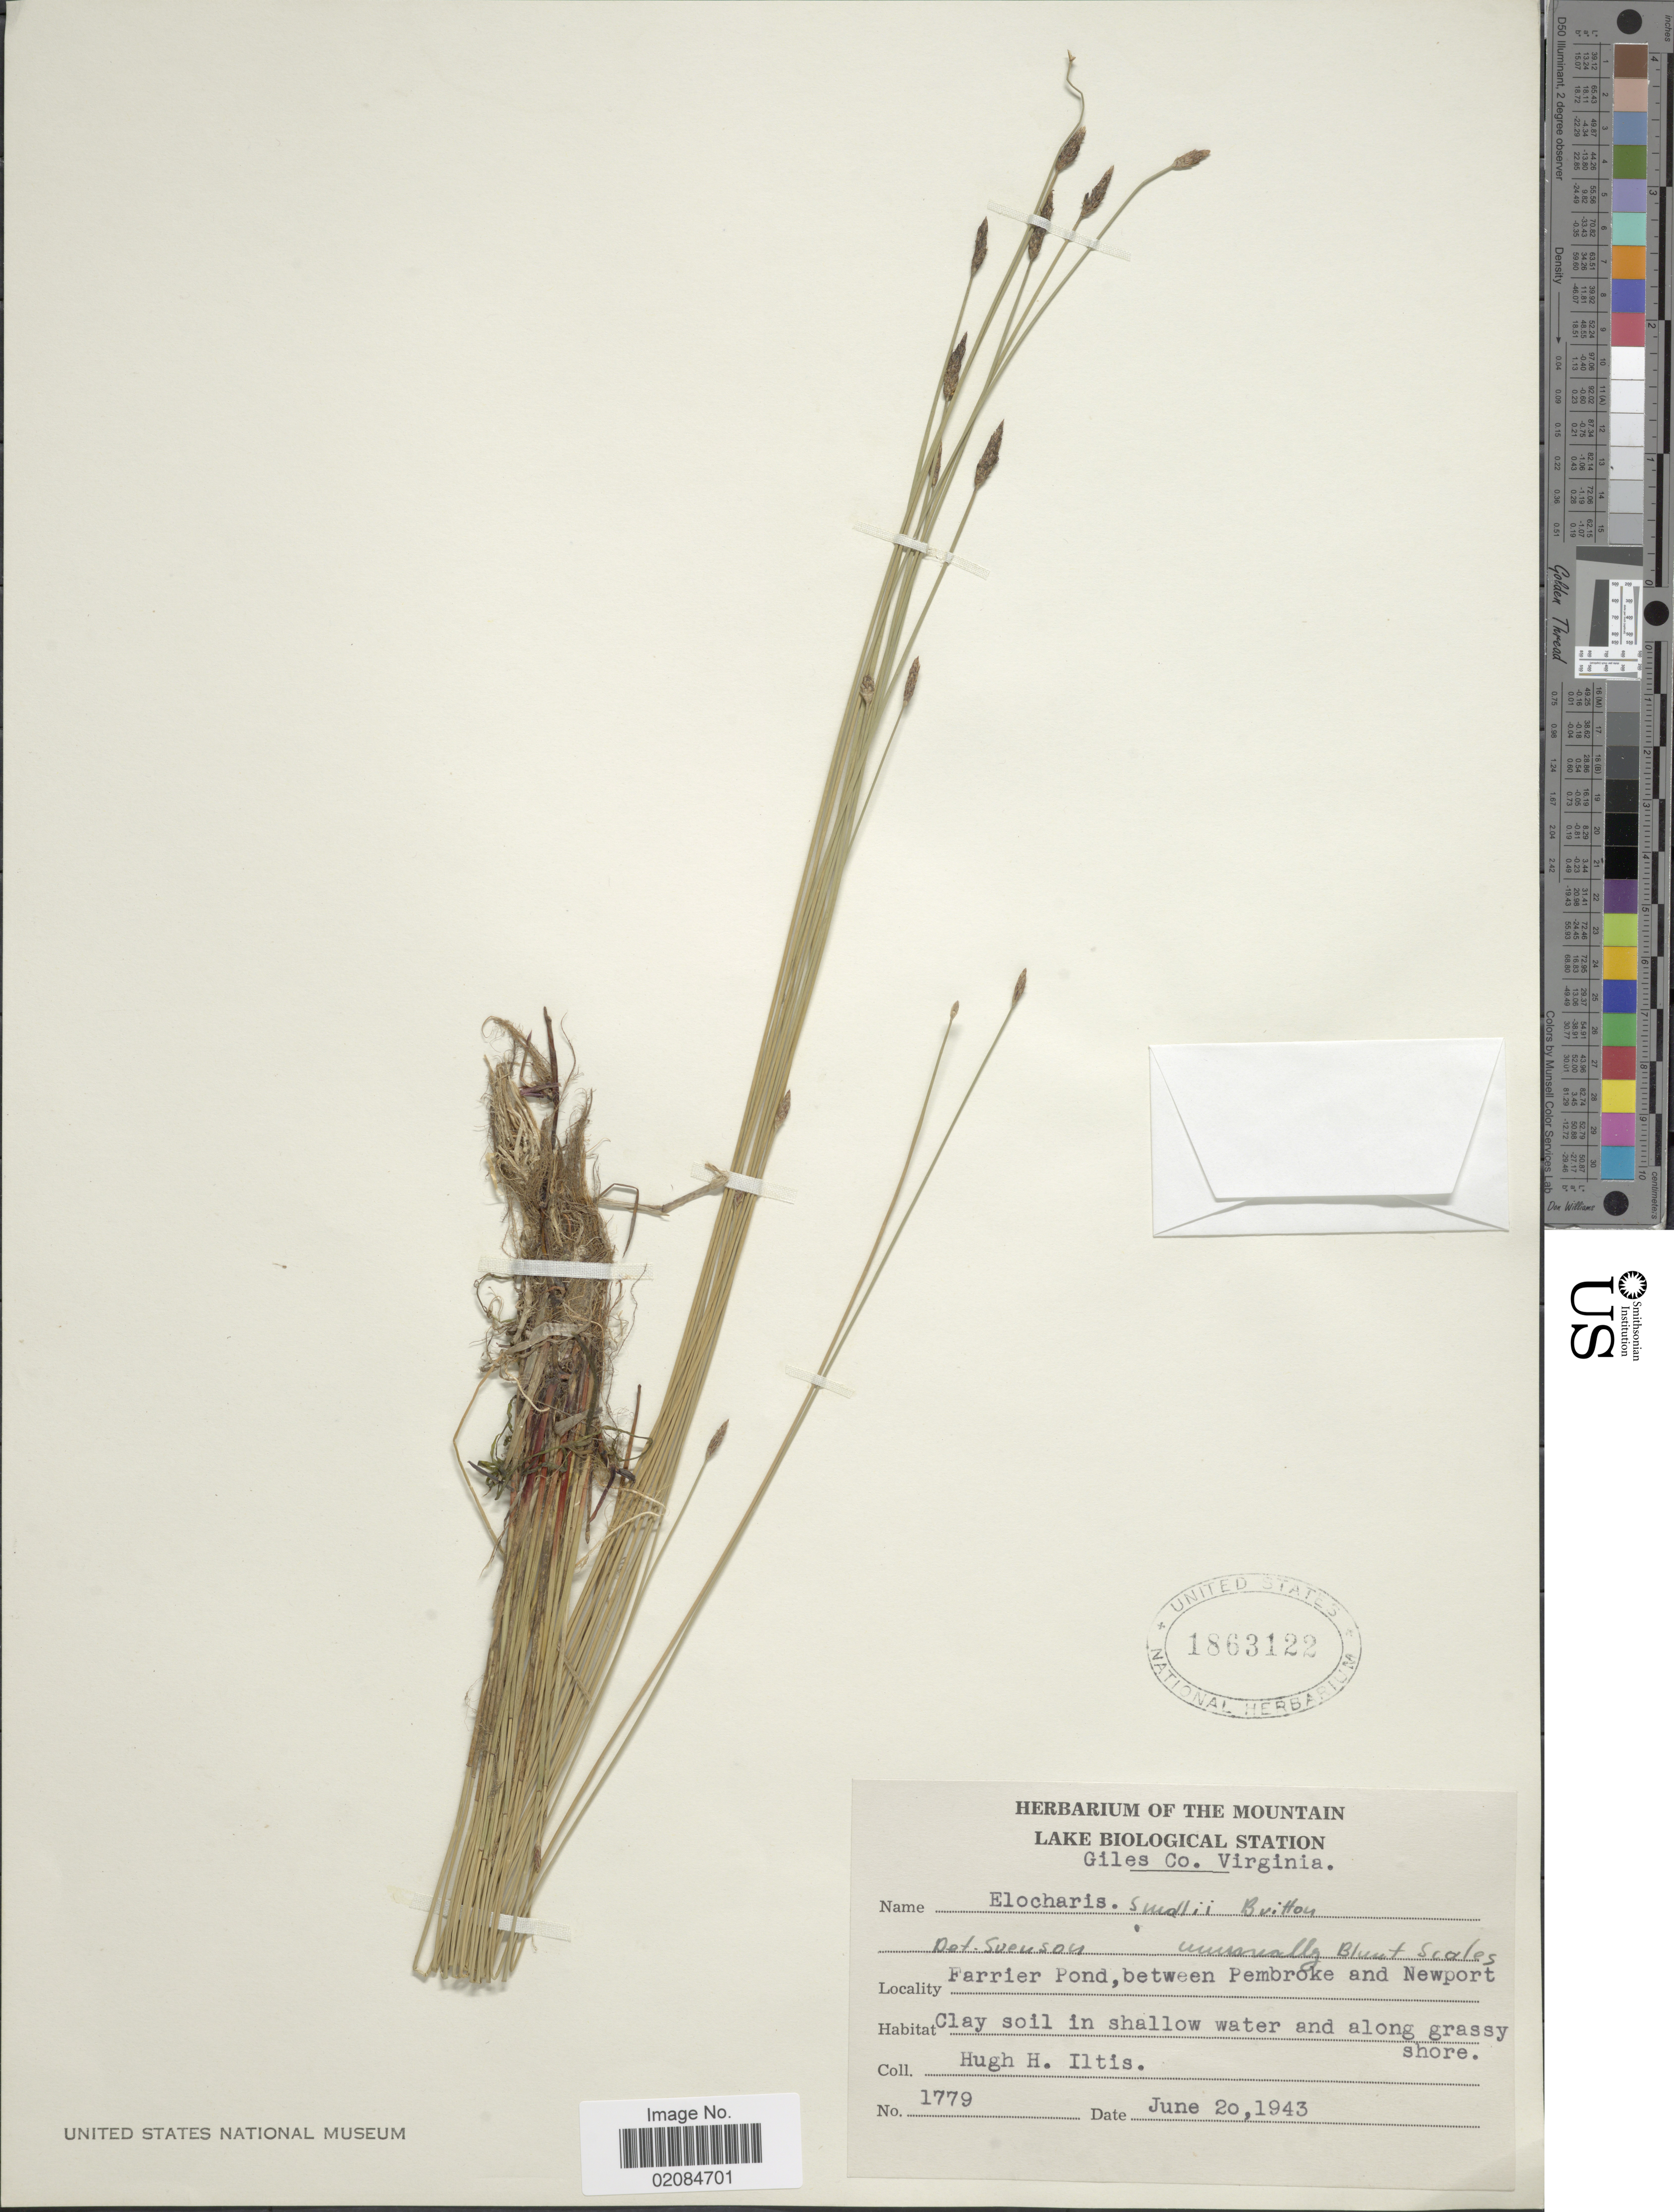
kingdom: Plantae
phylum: Tracheophyta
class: Liliopsida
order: Poales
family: Cyperaceae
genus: Eleocharis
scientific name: Eleocharis palustris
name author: (L.) Roem. & Schult.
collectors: H. H. Iltis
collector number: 1779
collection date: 1943-06-20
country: United States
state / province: Virginia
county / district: Giles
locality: Farrier Pond, between Pembroke and Newport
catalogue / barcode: US 1863122